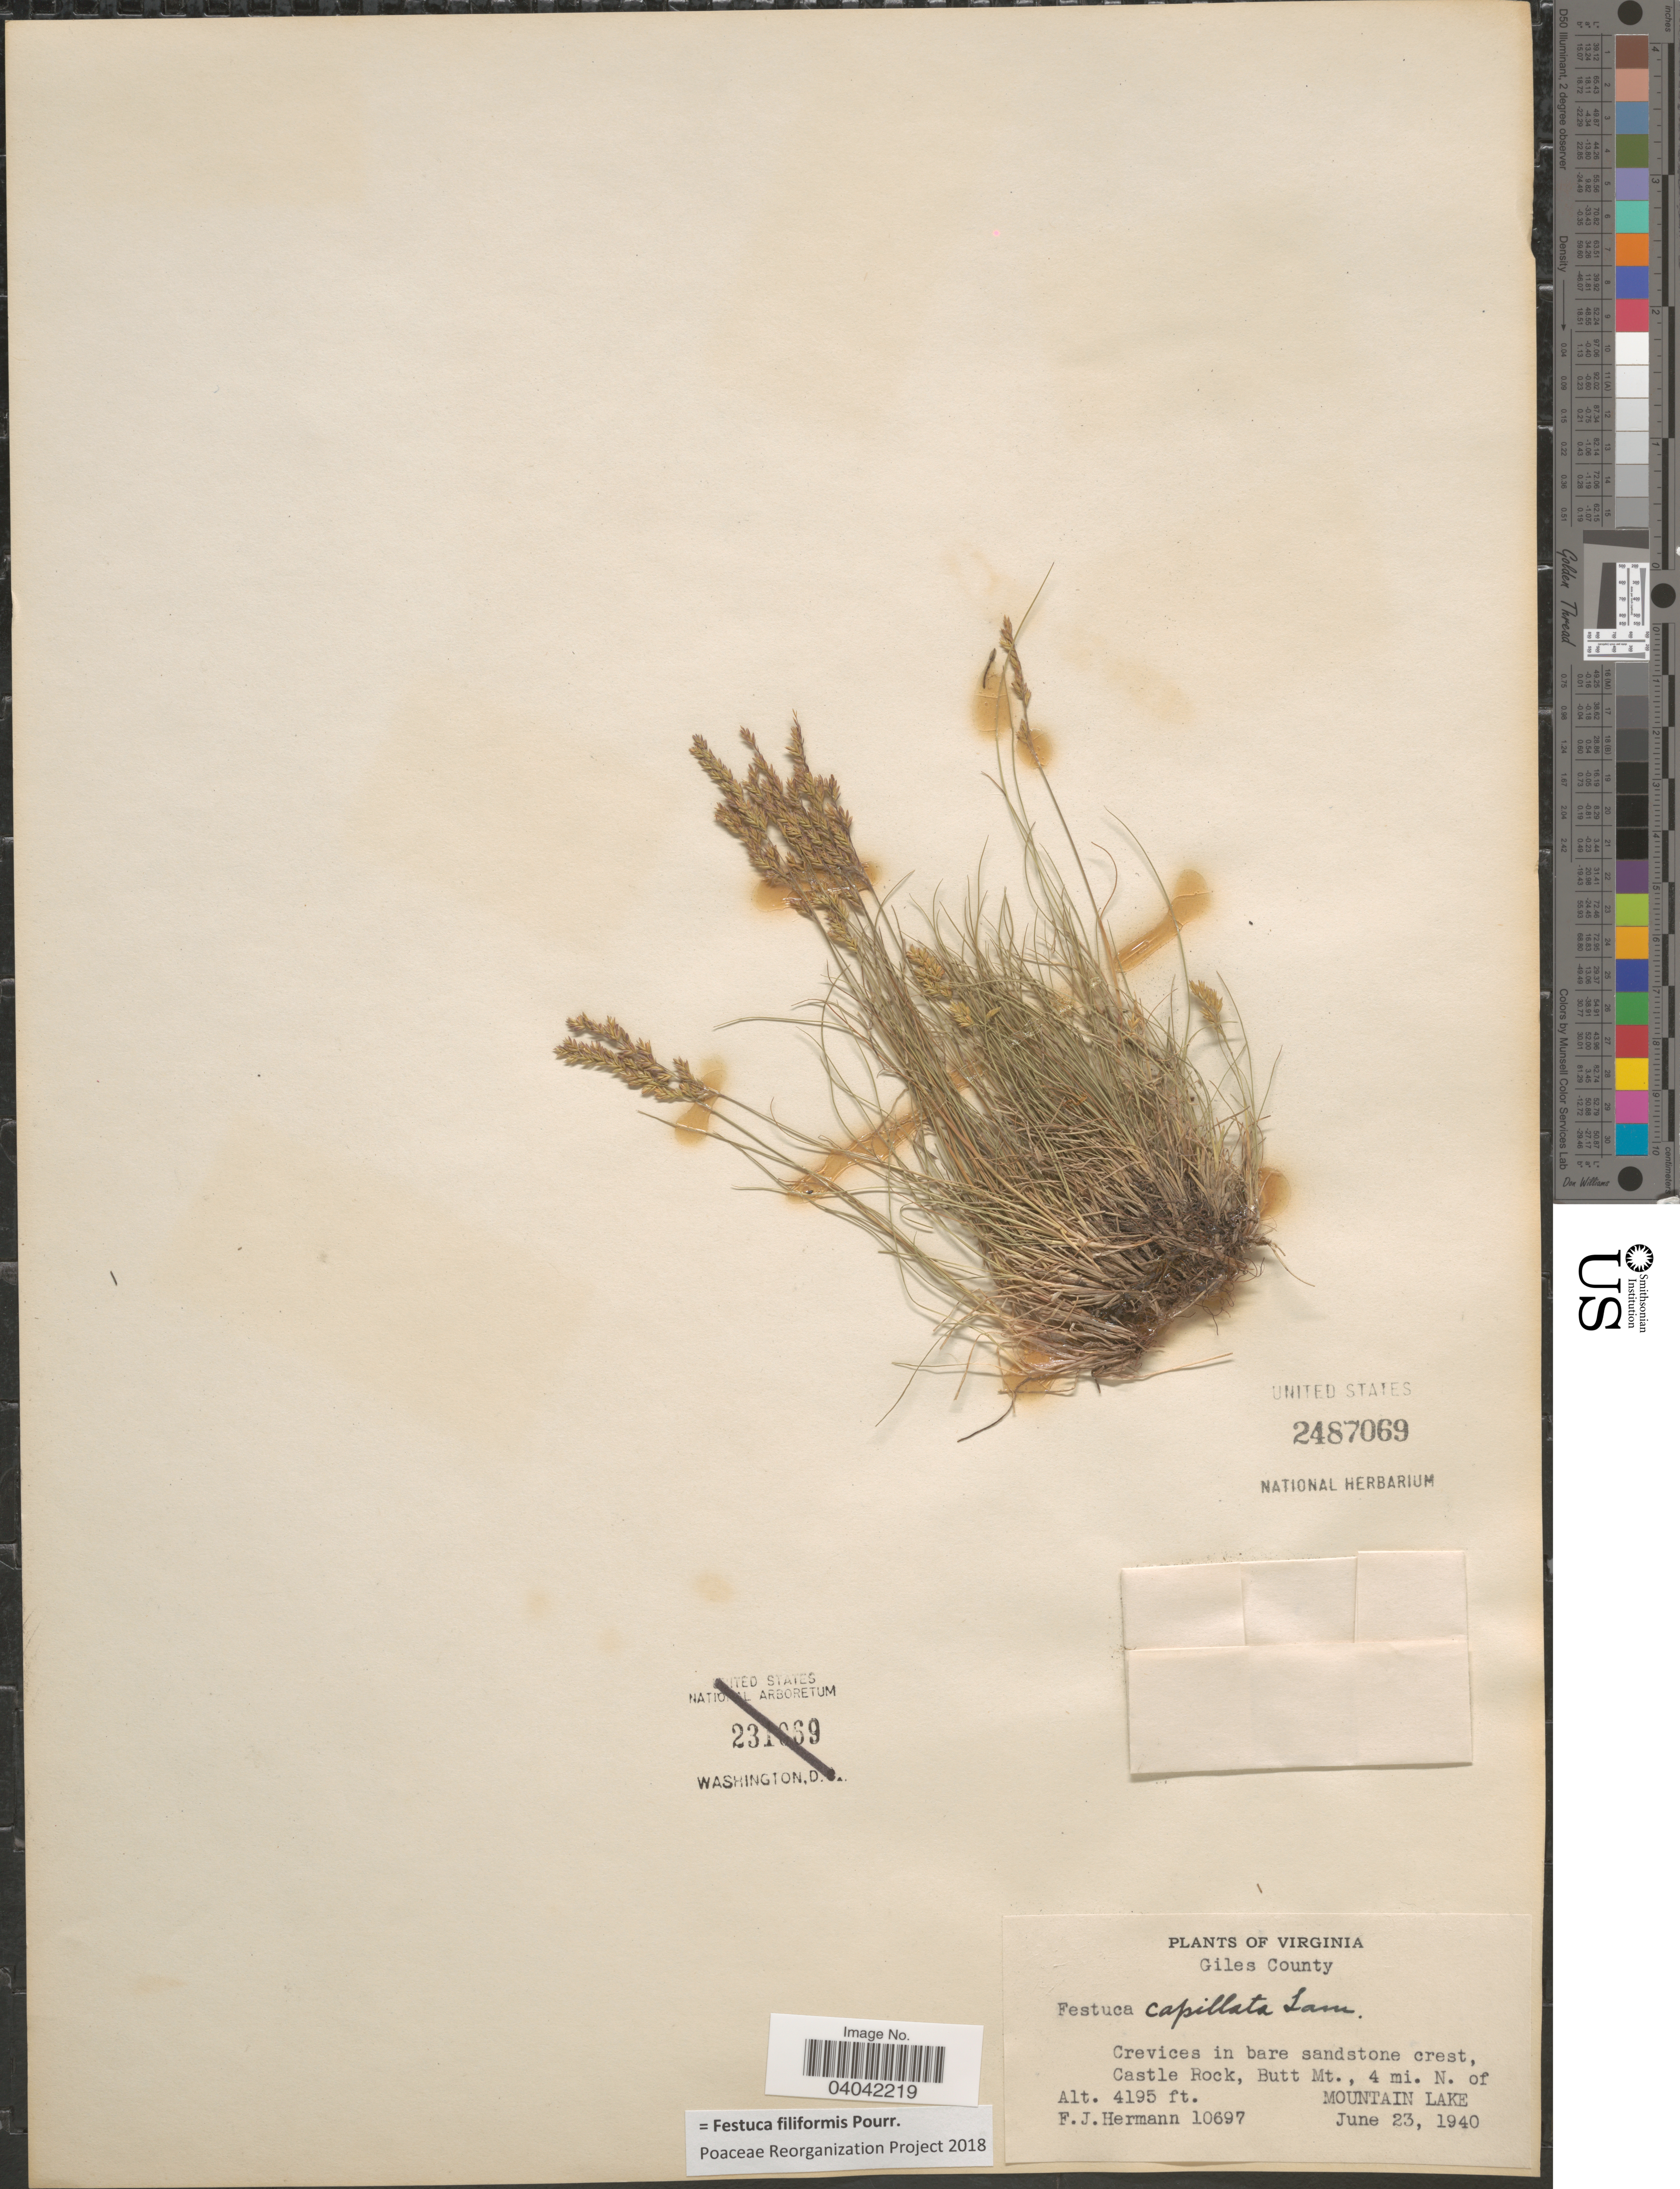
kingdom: Plantae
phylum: Tracheophyta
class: Liliopsida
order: Poales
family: Poaceae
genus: Festuca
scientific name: Festuca filiformis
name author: Pourr.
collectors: F. J. Hermann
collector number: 10697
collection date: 1940-06-23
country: United States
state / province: Virginia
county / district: Giles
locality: Crevices in bare sandstone crest, Castle Rock, Butt Mt., 4 mi. N. of Mountain Lake.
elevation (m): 1279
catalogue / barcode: US 2487069